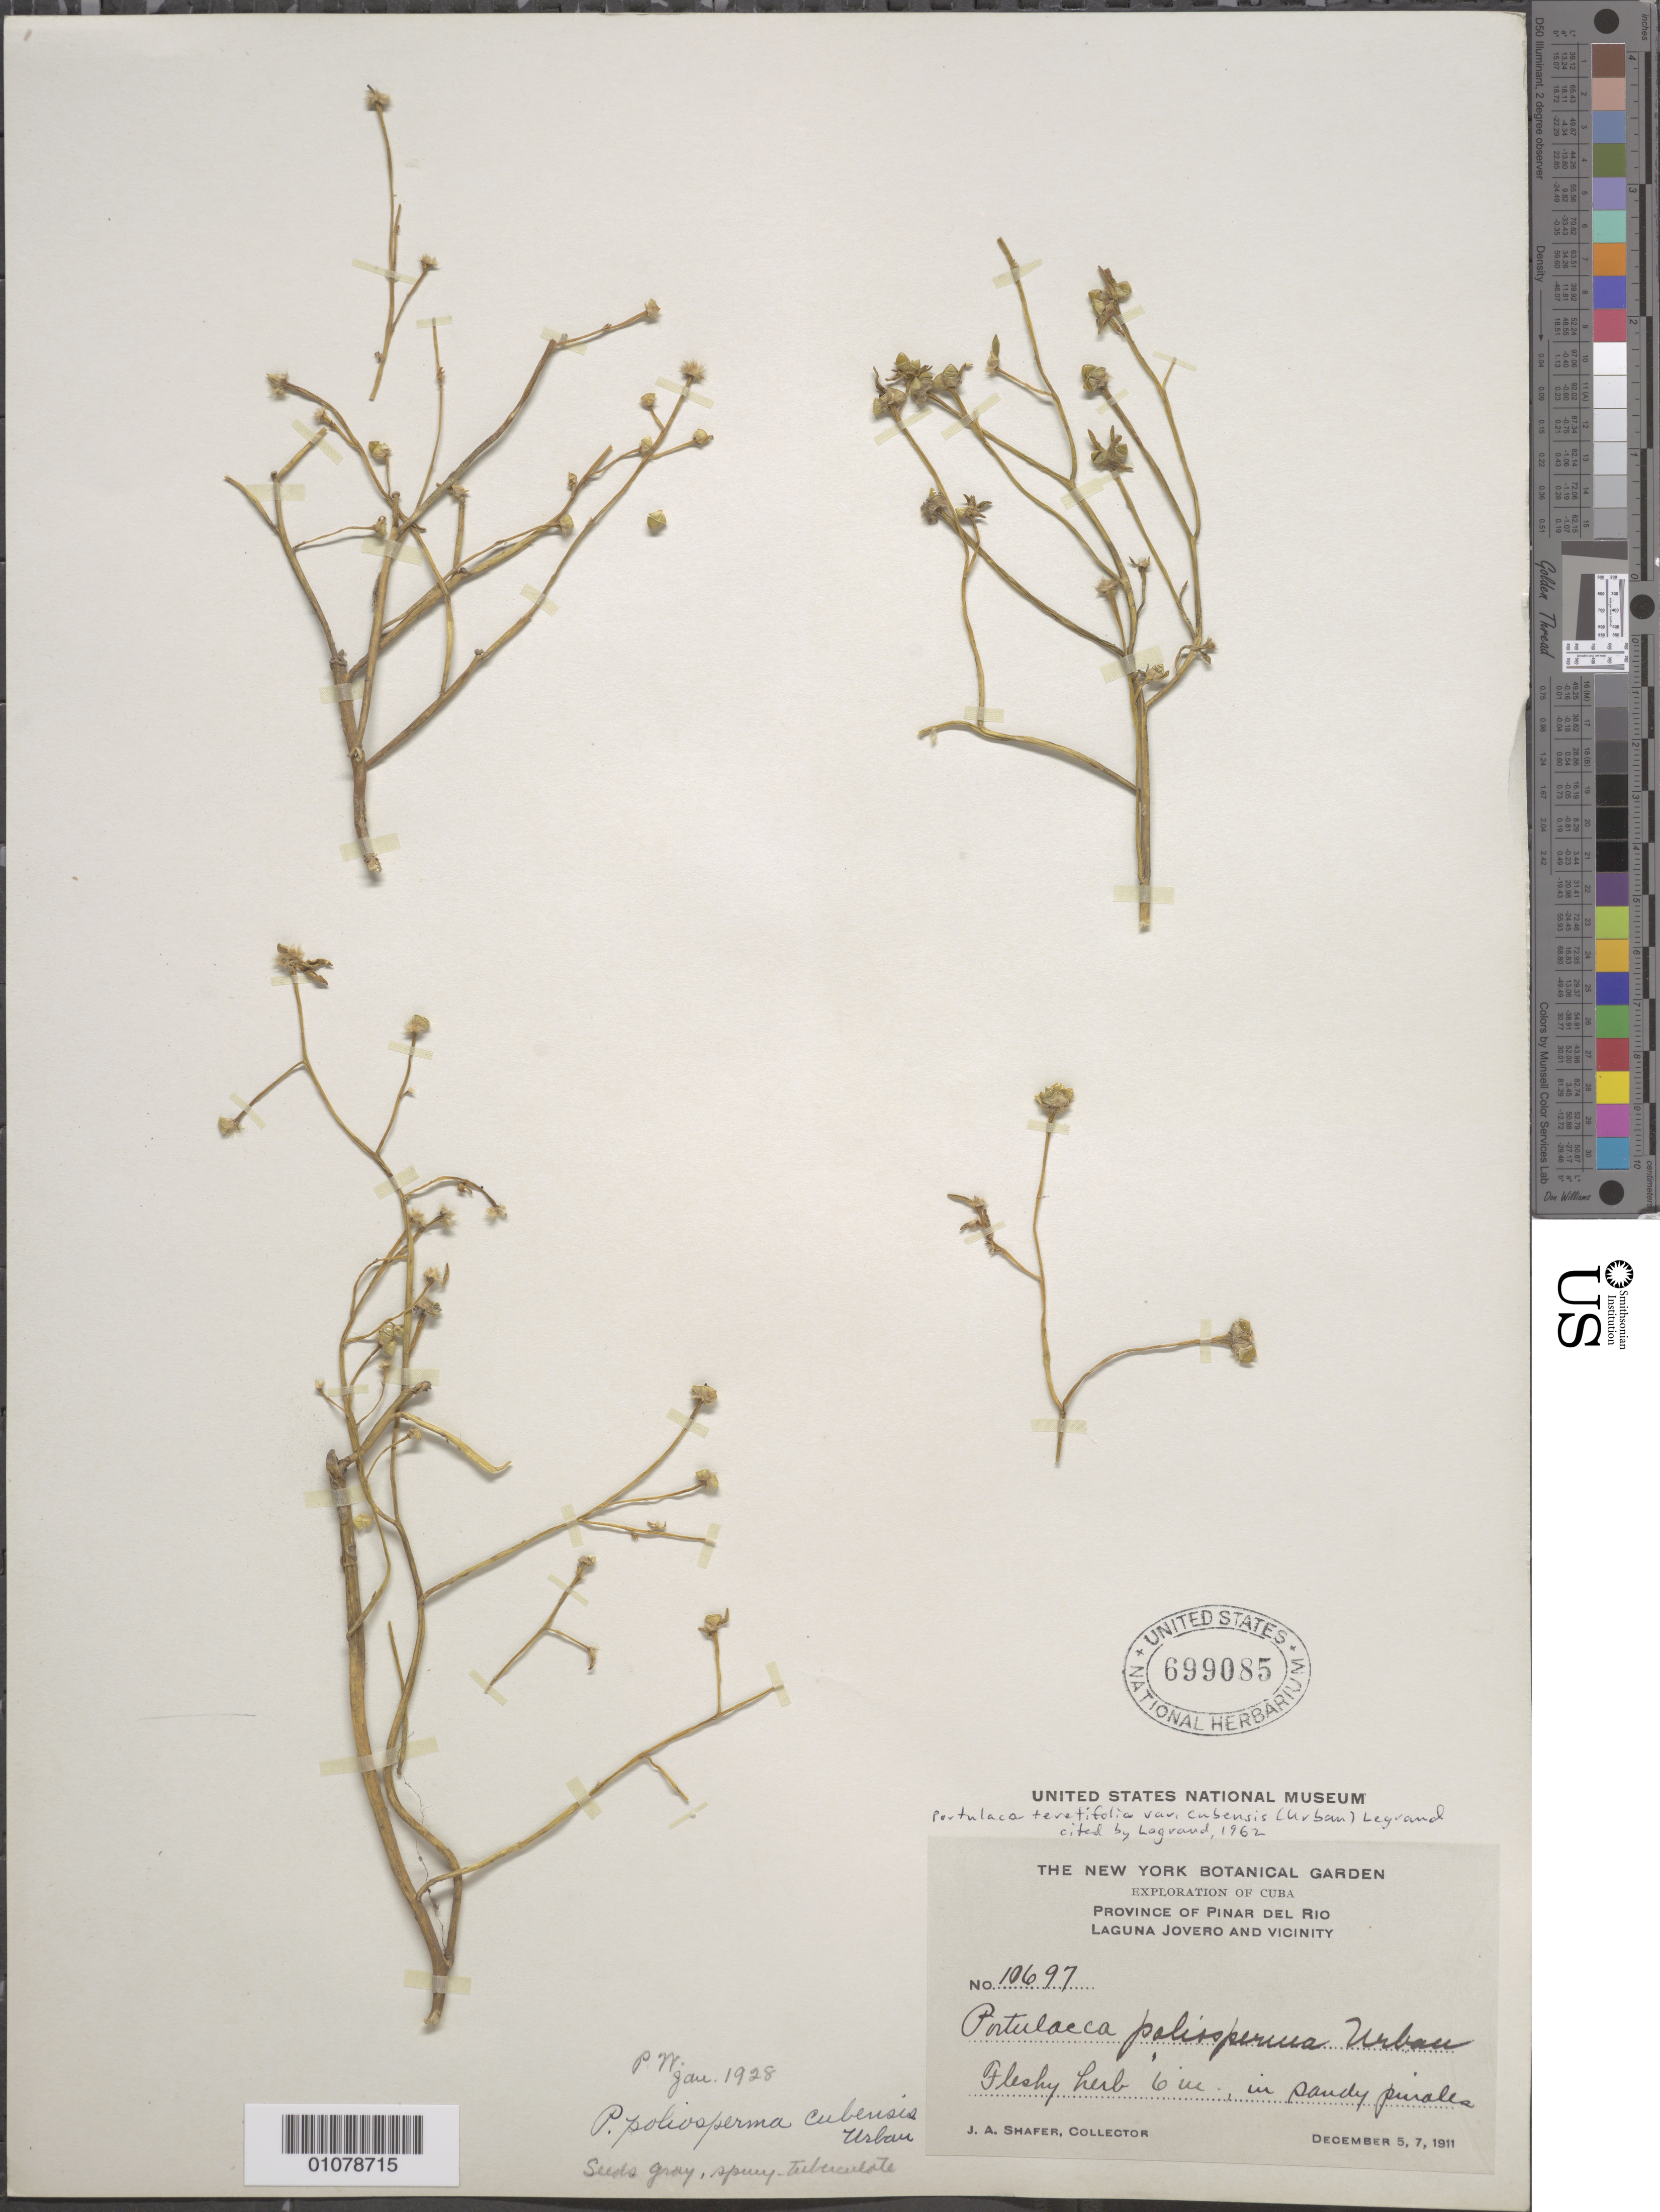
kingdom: Plantae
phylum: Tracheophyta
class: Magnoliopsida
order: Caryophyllales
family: Portulacaceae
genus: Portulaca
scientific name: Portulaca teretifolia var. cubensis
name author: (Urb.) D. Legrand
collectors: J. A. Shafer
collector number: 10697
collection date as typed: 05 Dec 1911 and 07 Dec 1911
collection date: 1911-12-05,1911-12-07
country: Cuba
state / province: Pinar del Rio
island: Cuba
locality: Laguna Jovero and Vicinity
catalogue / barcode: US 699085